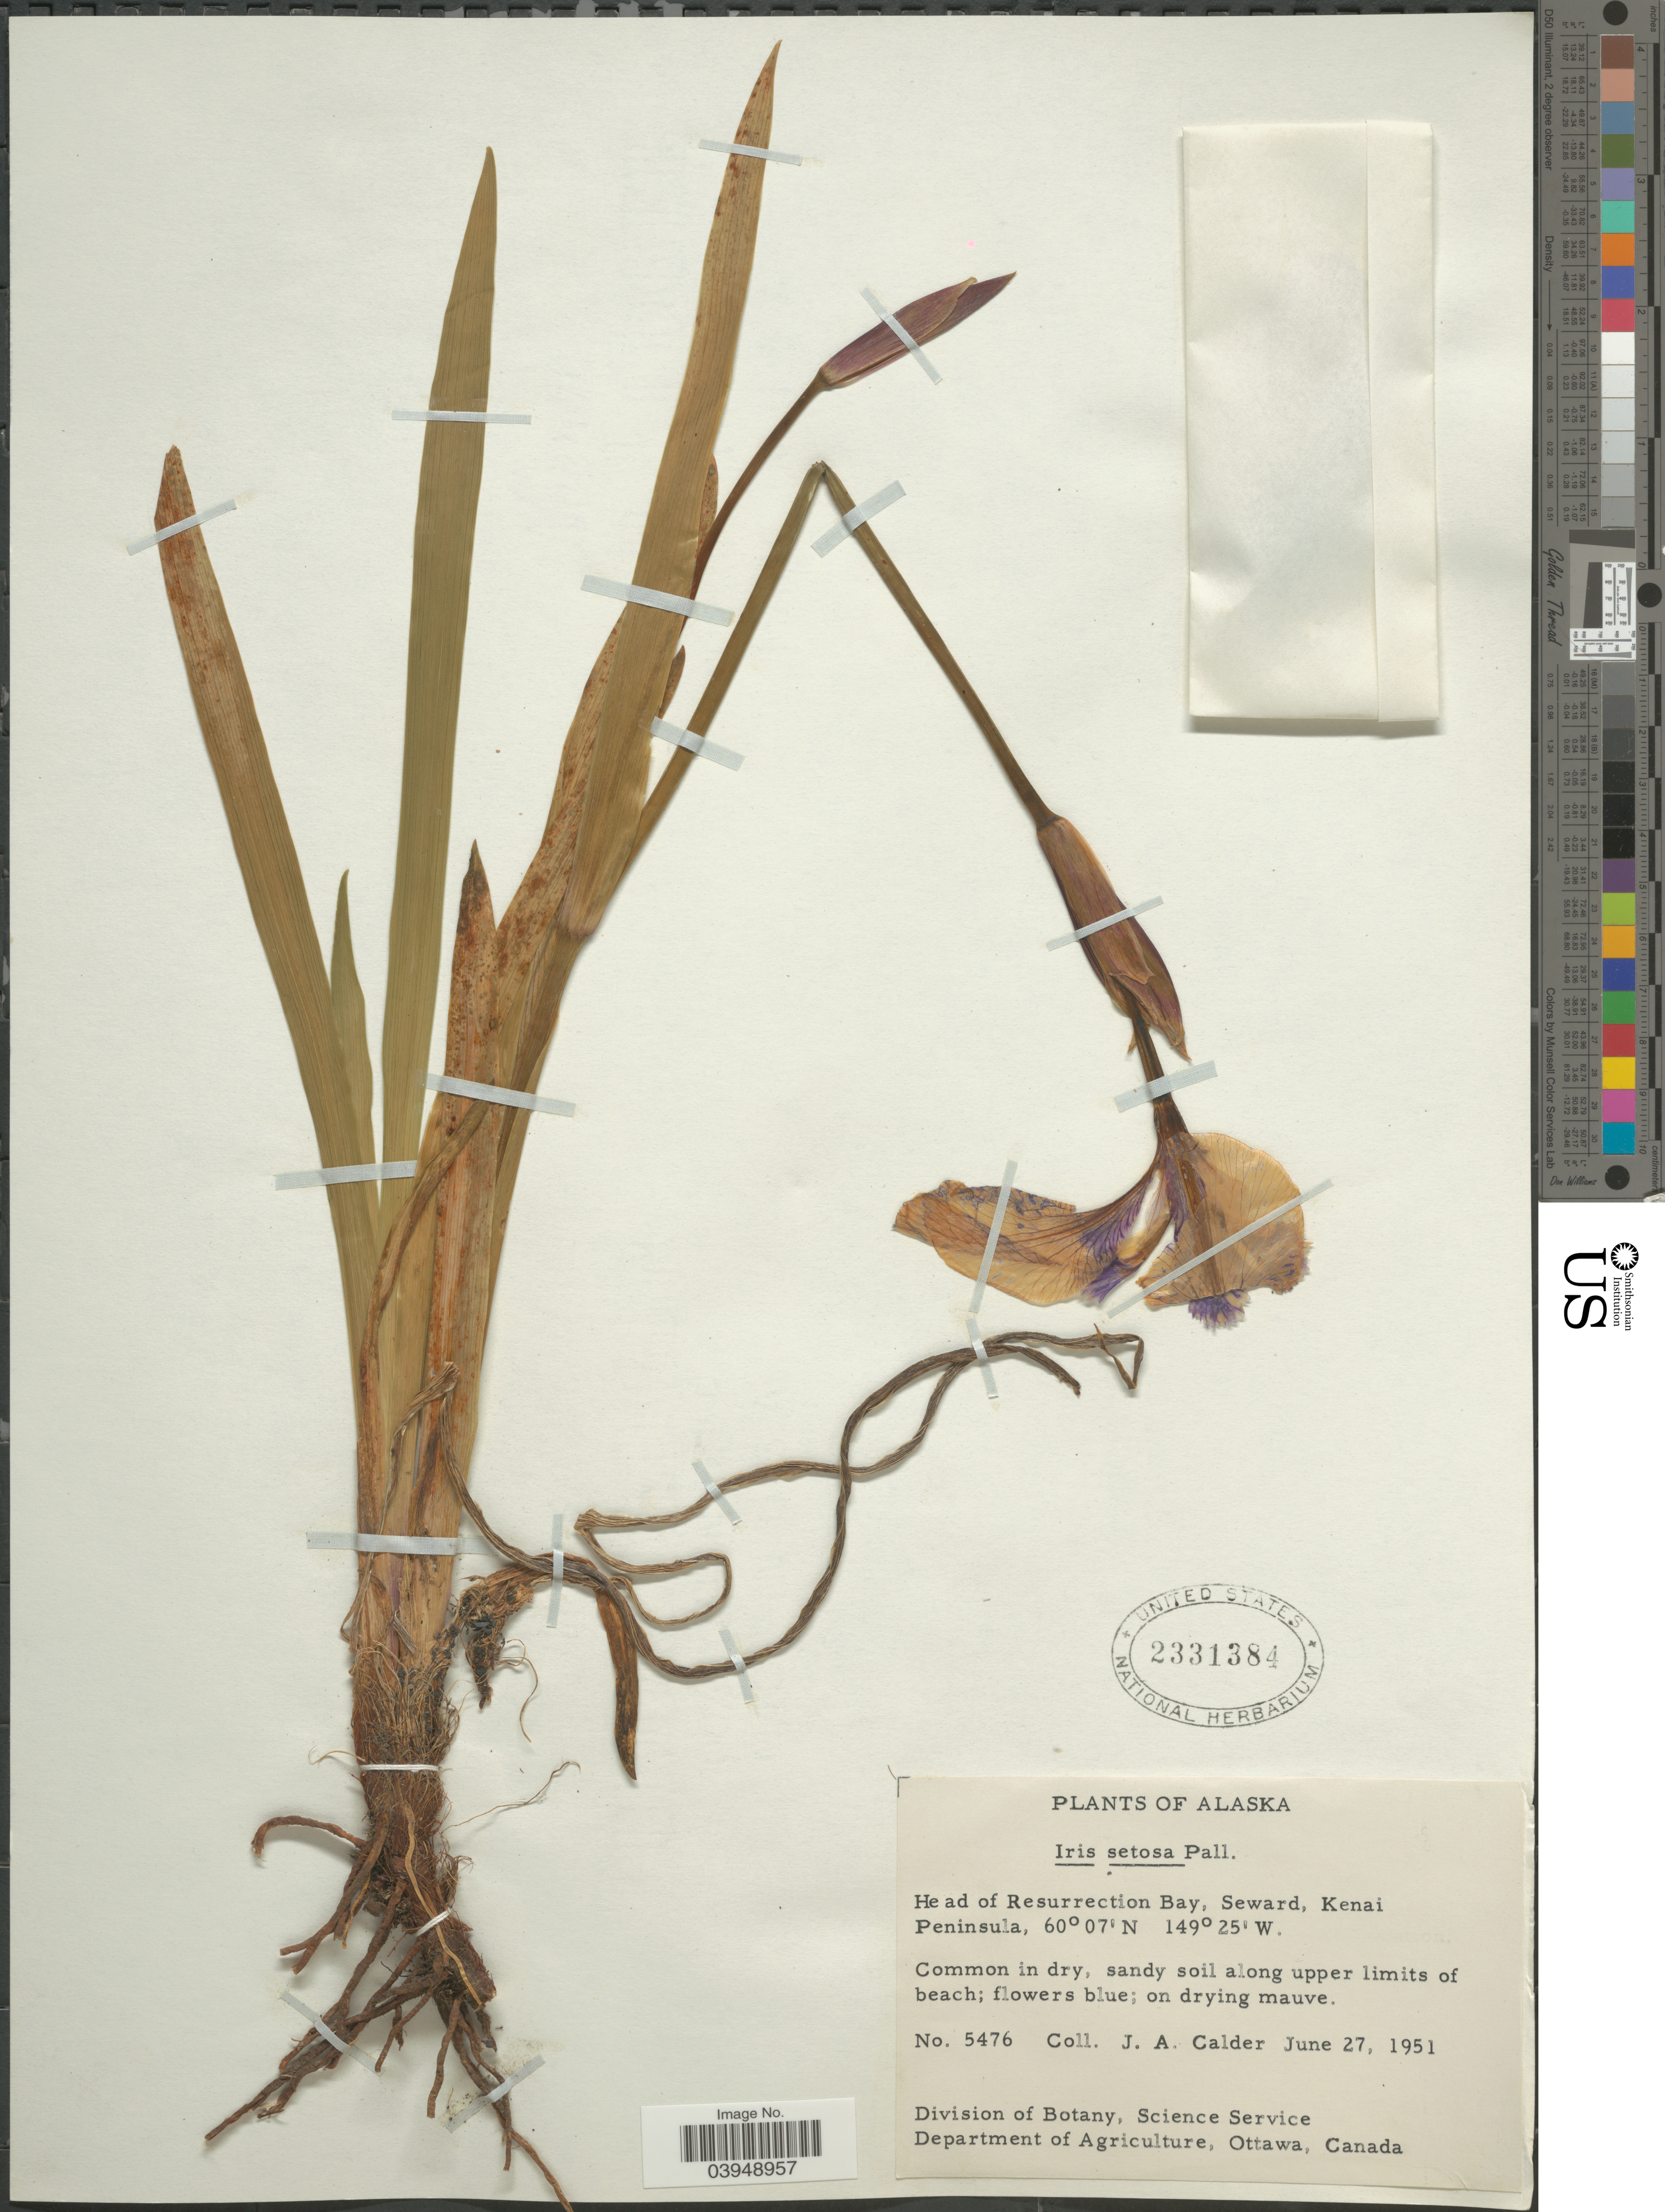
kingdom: Plantae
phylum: Tracheophyta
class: Liliopsida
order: Asparagales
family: Iridaceae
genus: Iris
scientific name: Iris setosa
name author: Pall. ex Link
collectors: J. A. Calder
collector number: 5476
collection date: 1951-06-27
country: United States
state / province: Alaska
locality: Head of Resurrection Bay, Seward, Kenai Peninsula.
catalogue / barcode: US 2331384